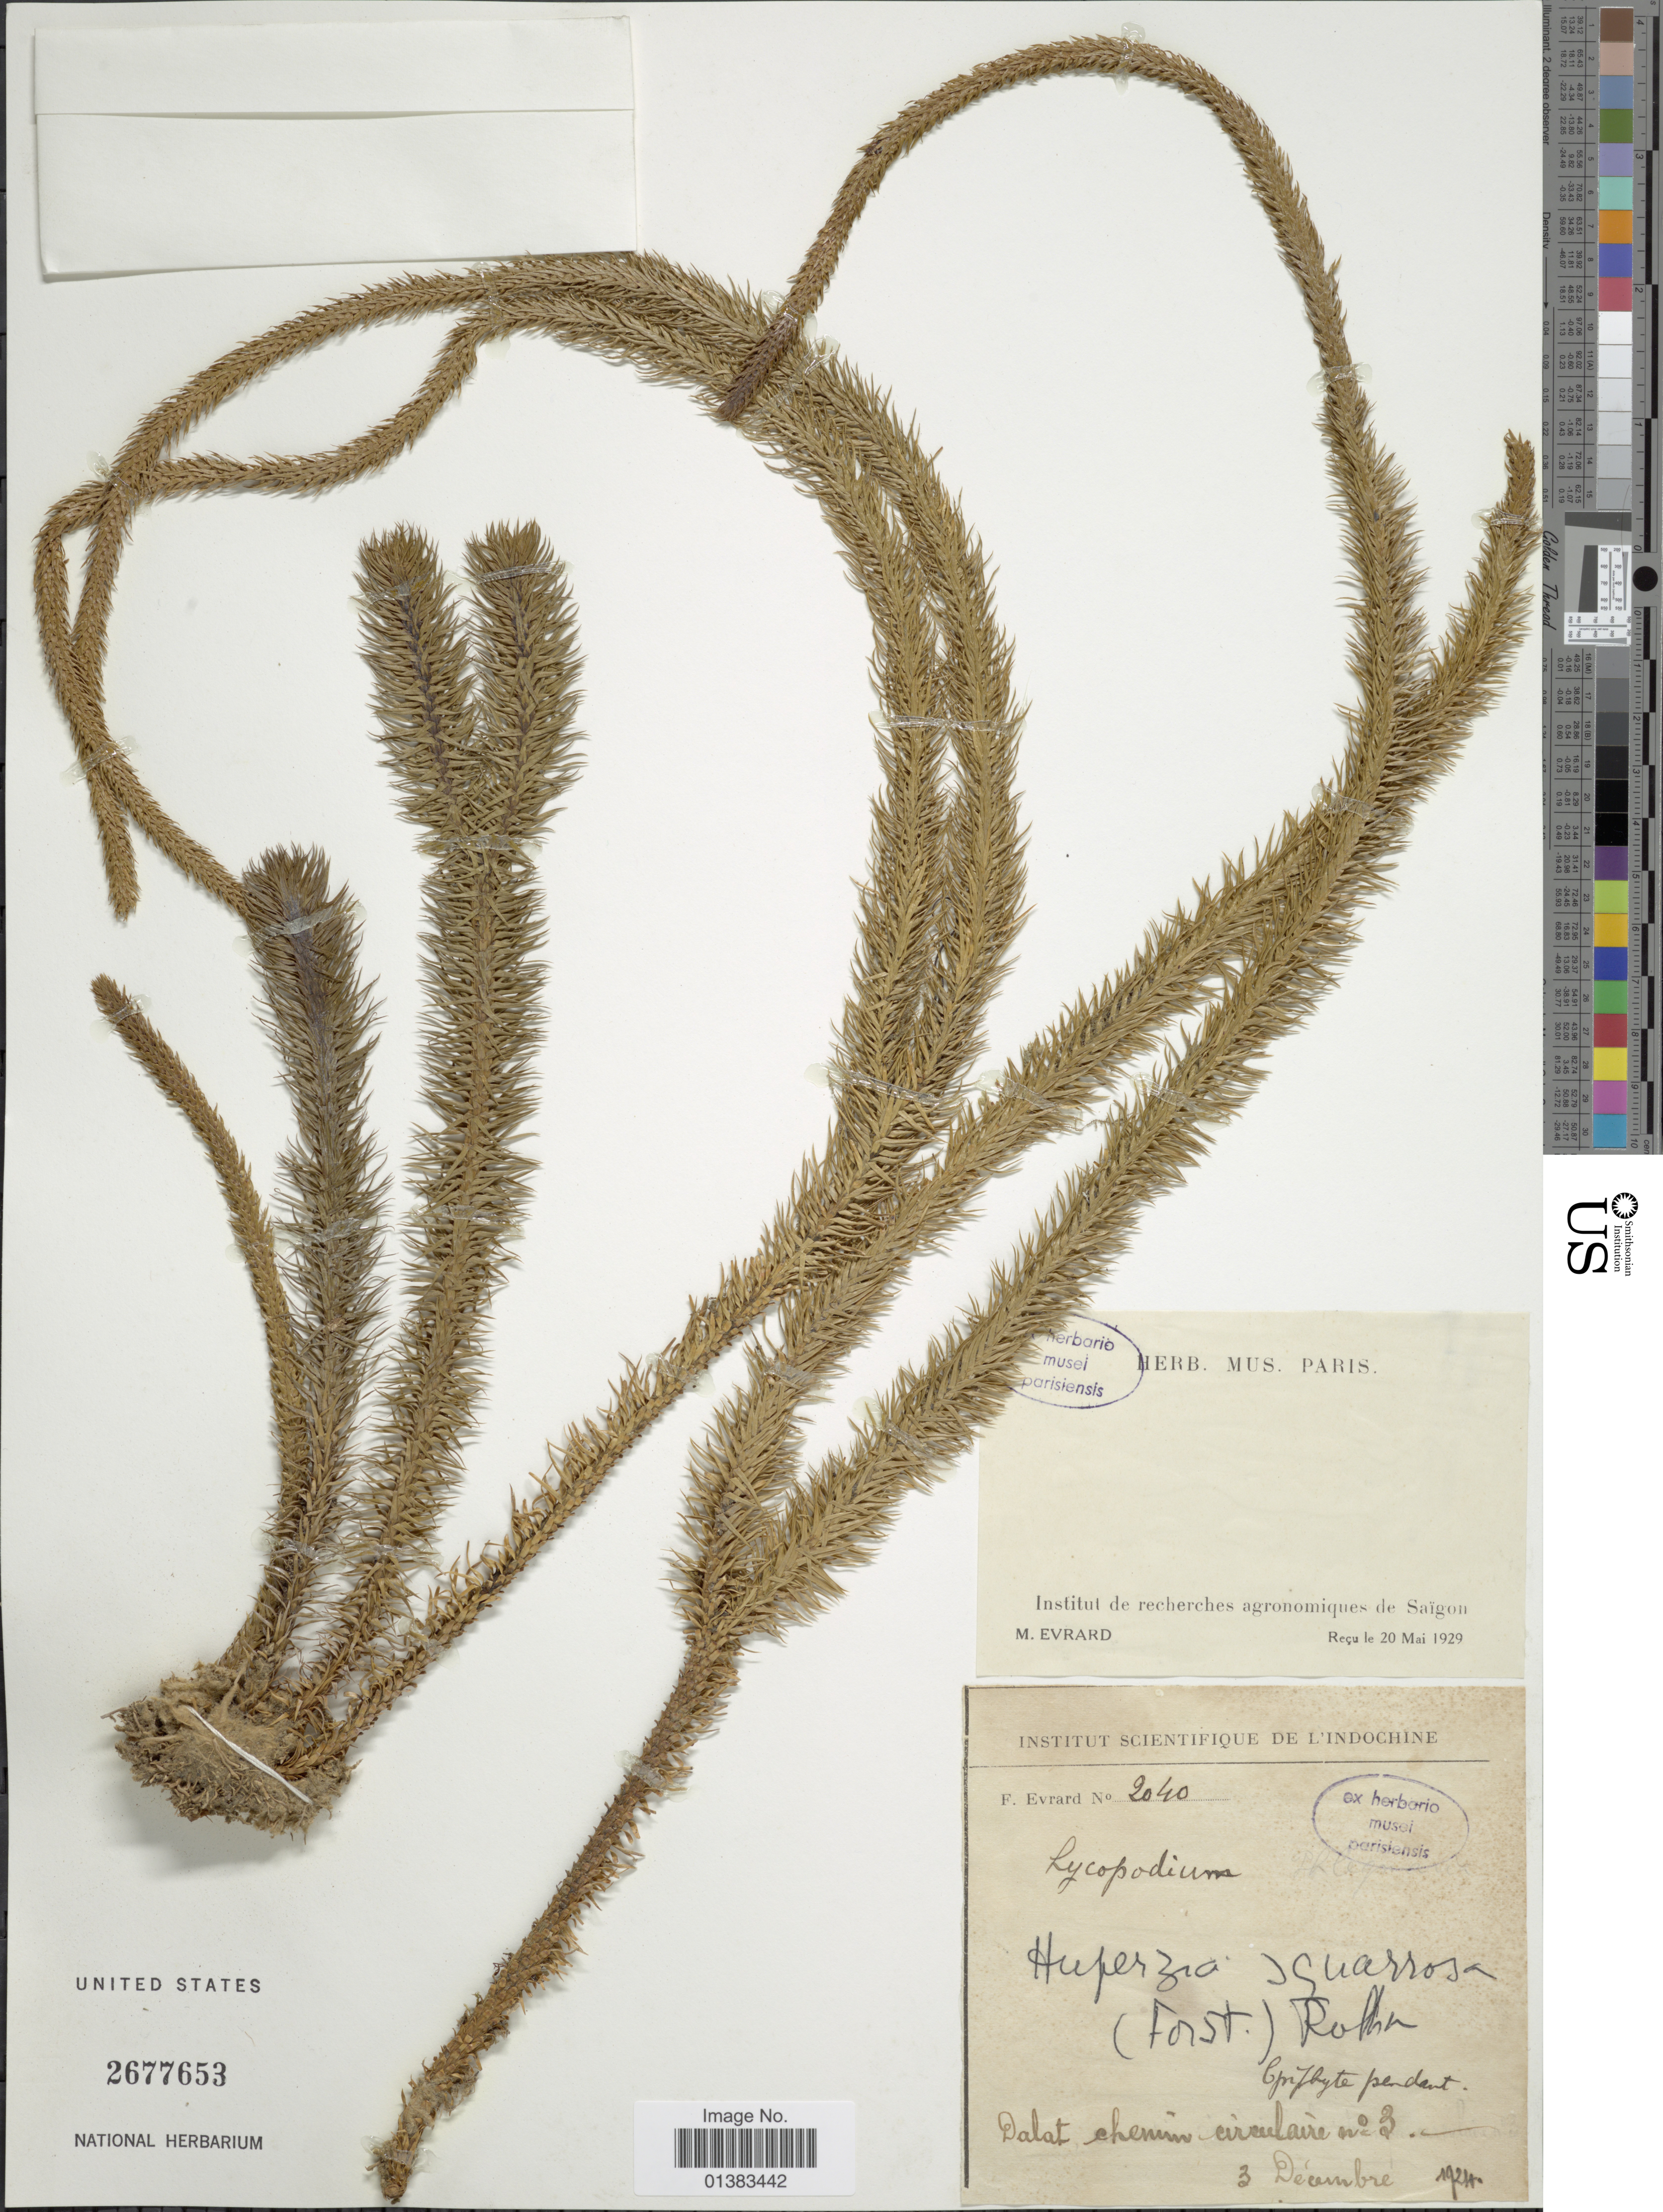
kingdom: Plantae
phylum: Tracheophyta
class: Lycopodiopsida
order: Lycopodiales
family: Lycopodiaceae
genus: Phlegmariurus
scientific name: Phlegmariurus squarrosus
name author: (G. Forst.) Á. Löve & D. Löve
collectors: F. Evrard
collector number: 2040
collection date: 1924-12-03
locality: Dalat chemin circulaire [interpreted]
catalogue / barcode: US 2677653